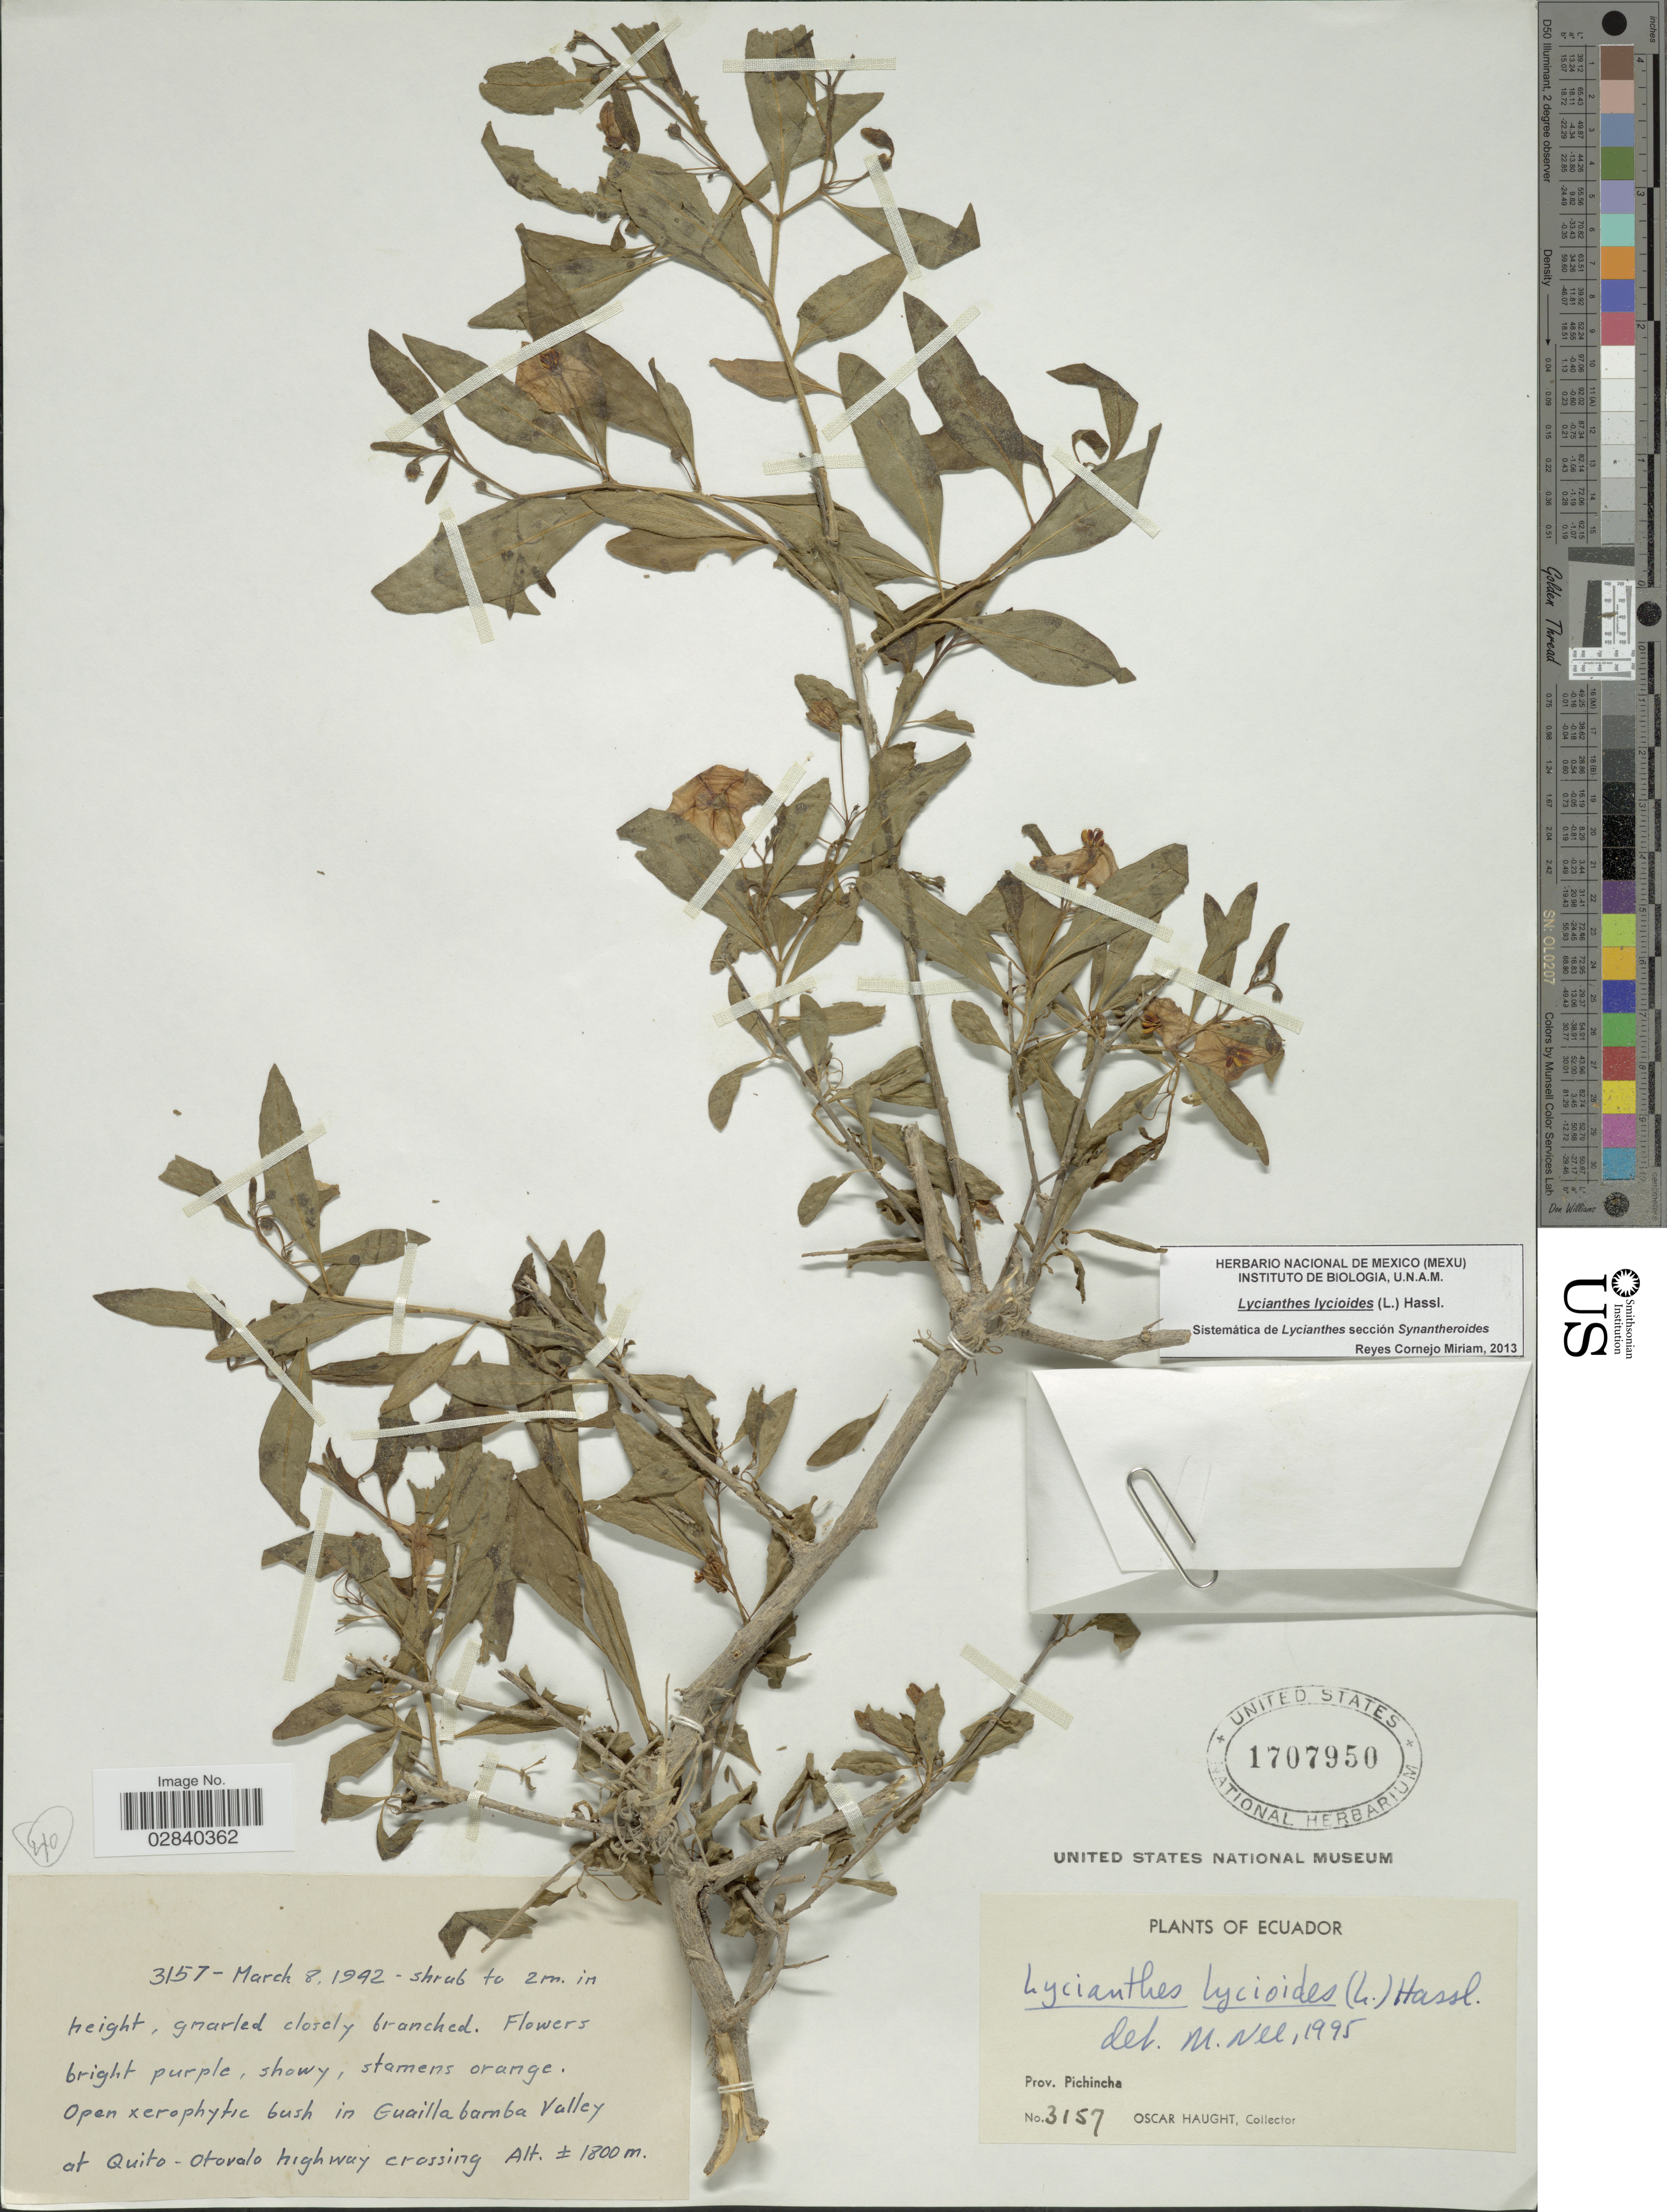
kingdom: Plantae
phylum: Tracheophyta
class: Magnoliopsida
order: Solanales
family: Solanaceae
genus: Lycianthes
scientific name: Lycianthes lycioides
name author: (L.) Hassl.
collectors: O. L. Haught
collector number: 3157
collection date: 1942-03-08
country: Ecuador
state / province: Pichincha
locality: Open xerophytic bush in Guaillabamba Valley at Quito-Otovalo highway crossing. Prov. Pichincha.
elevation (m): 1800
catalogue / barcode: US 1707950